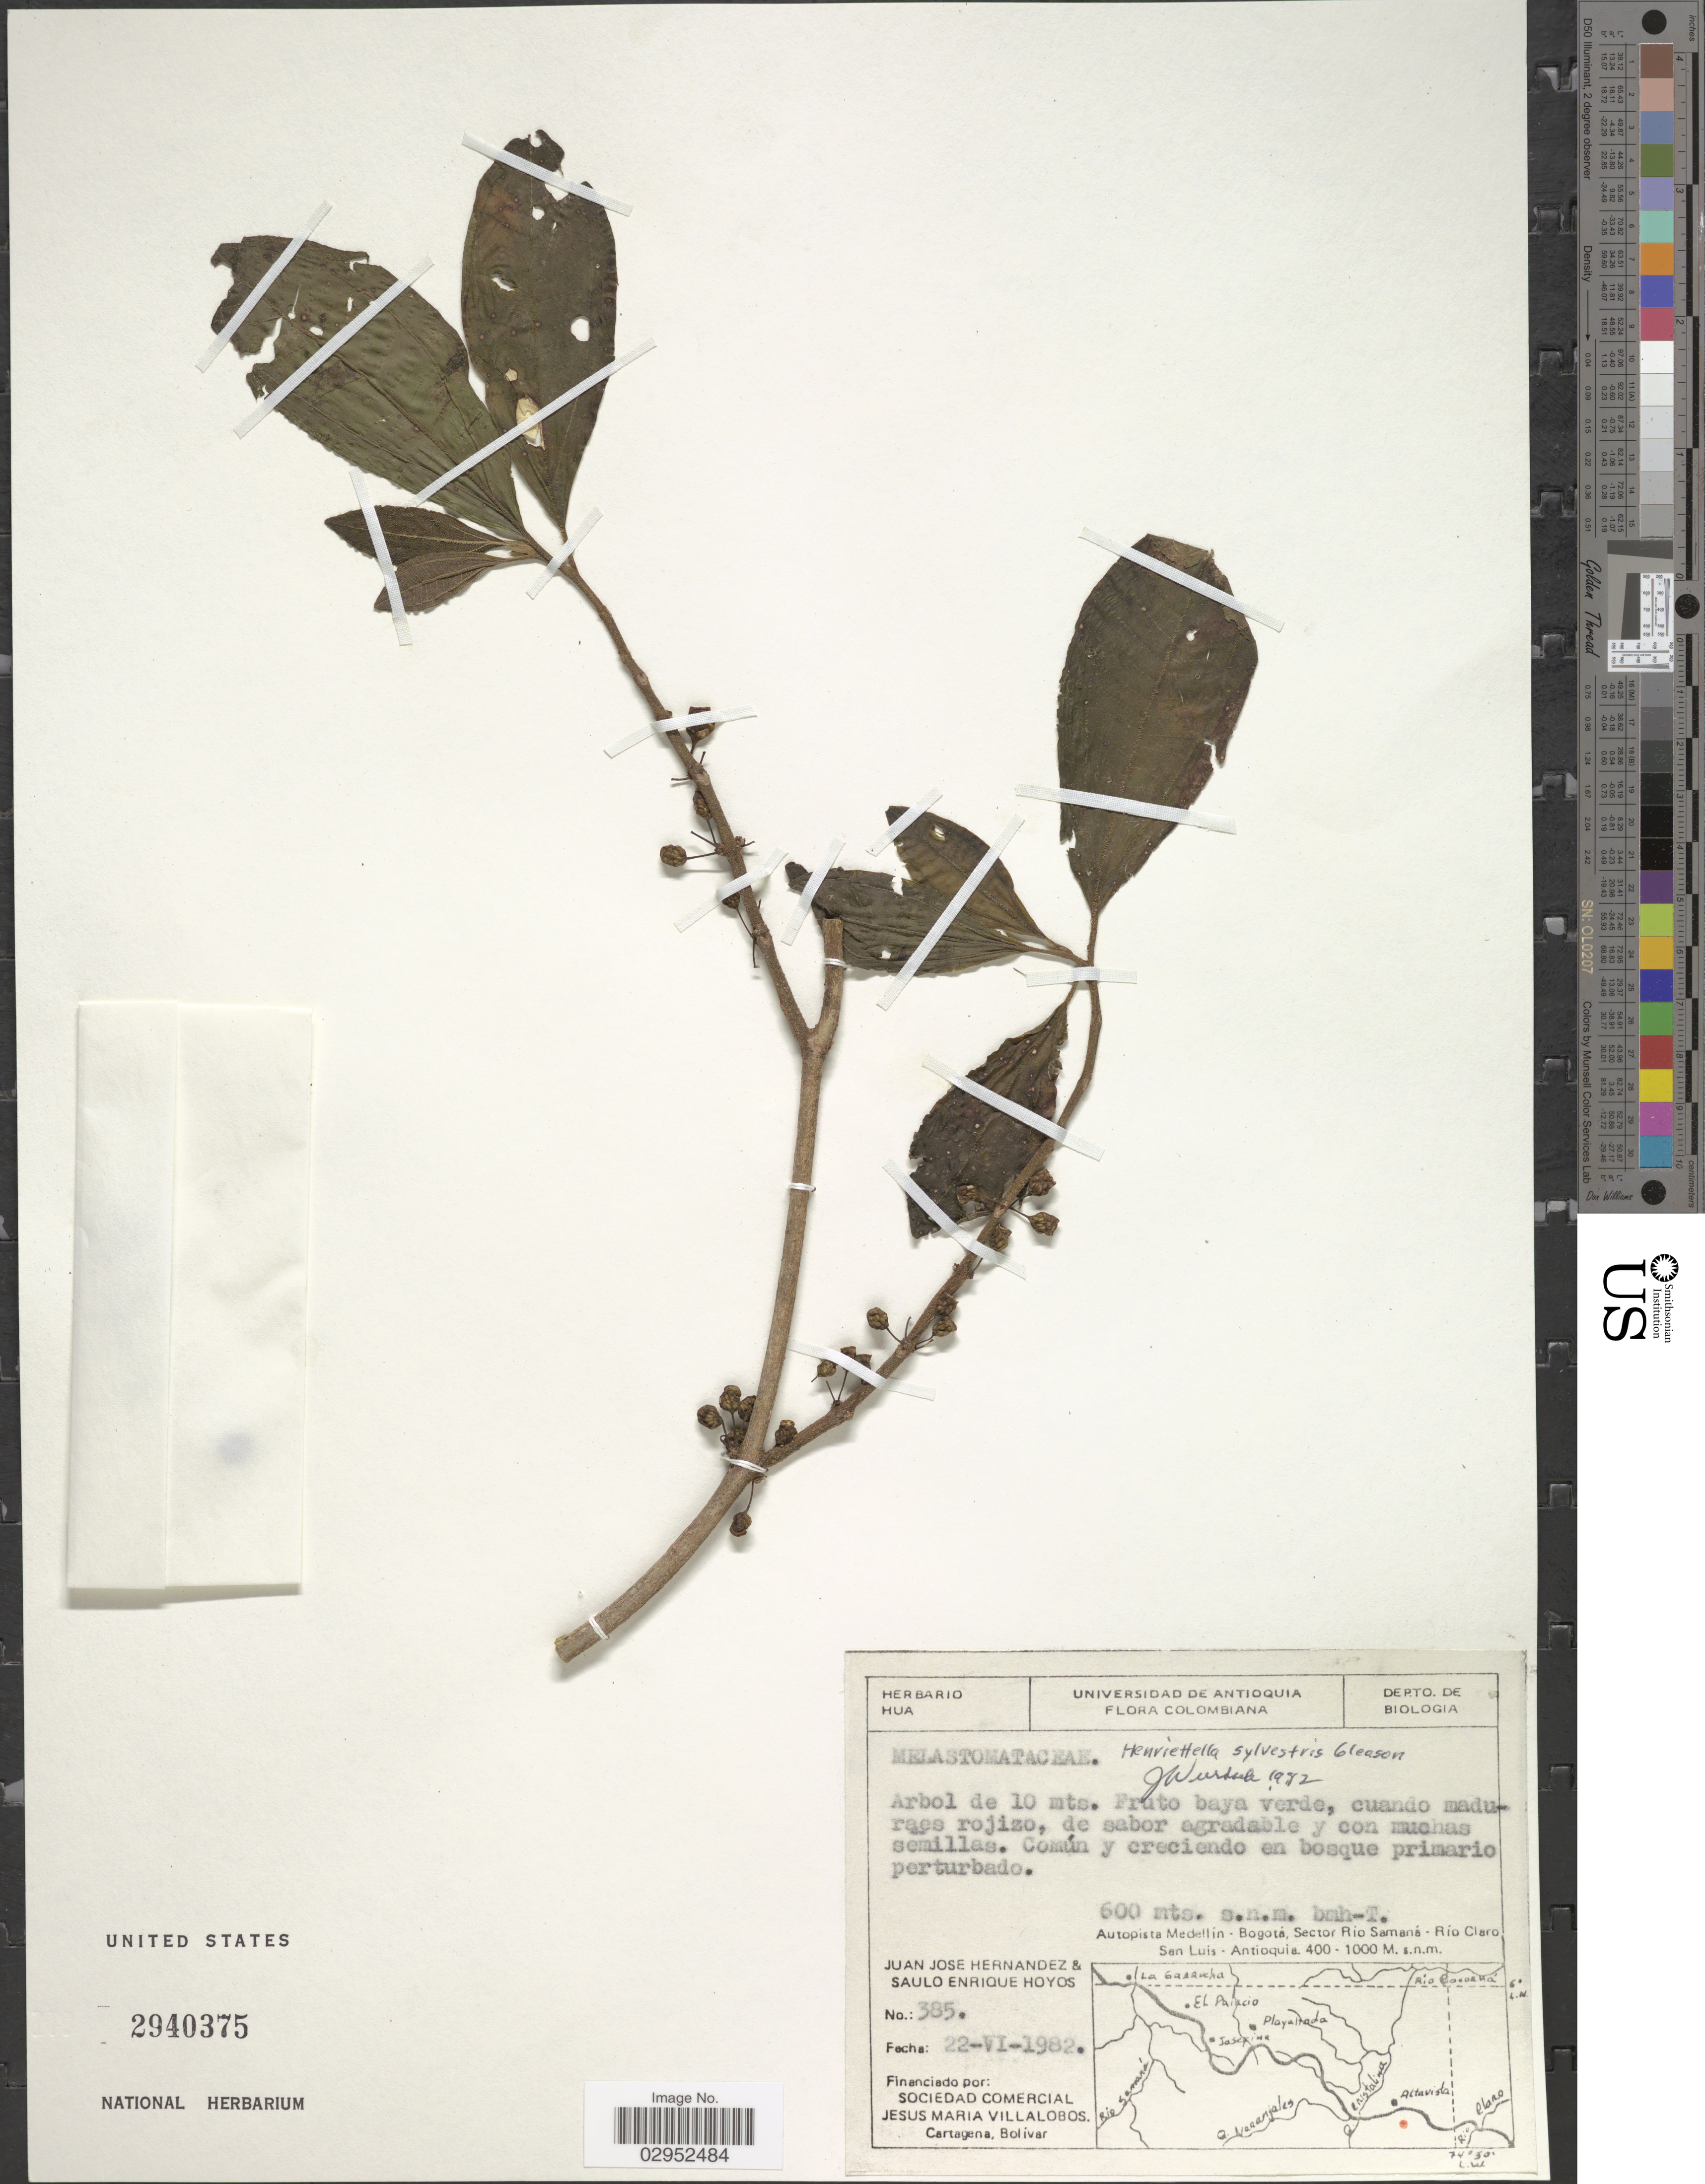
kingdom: Plantae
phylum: Tracheophyta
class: Magnoliopsida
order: Myrtales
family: Melastomataceae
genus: Henriettea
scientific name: Henriettea fascicularis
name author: (Sw.) M. Gómez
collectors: J. J. Hernandez & S. E. Hoyos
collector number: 385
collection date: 1982-06-22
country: Colombia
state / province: Antioquia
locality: Autopista Medellin - Bogotá, Sector Rio Samaná - Río Claro, San Luis.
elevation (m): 400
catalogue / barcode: US 2940375